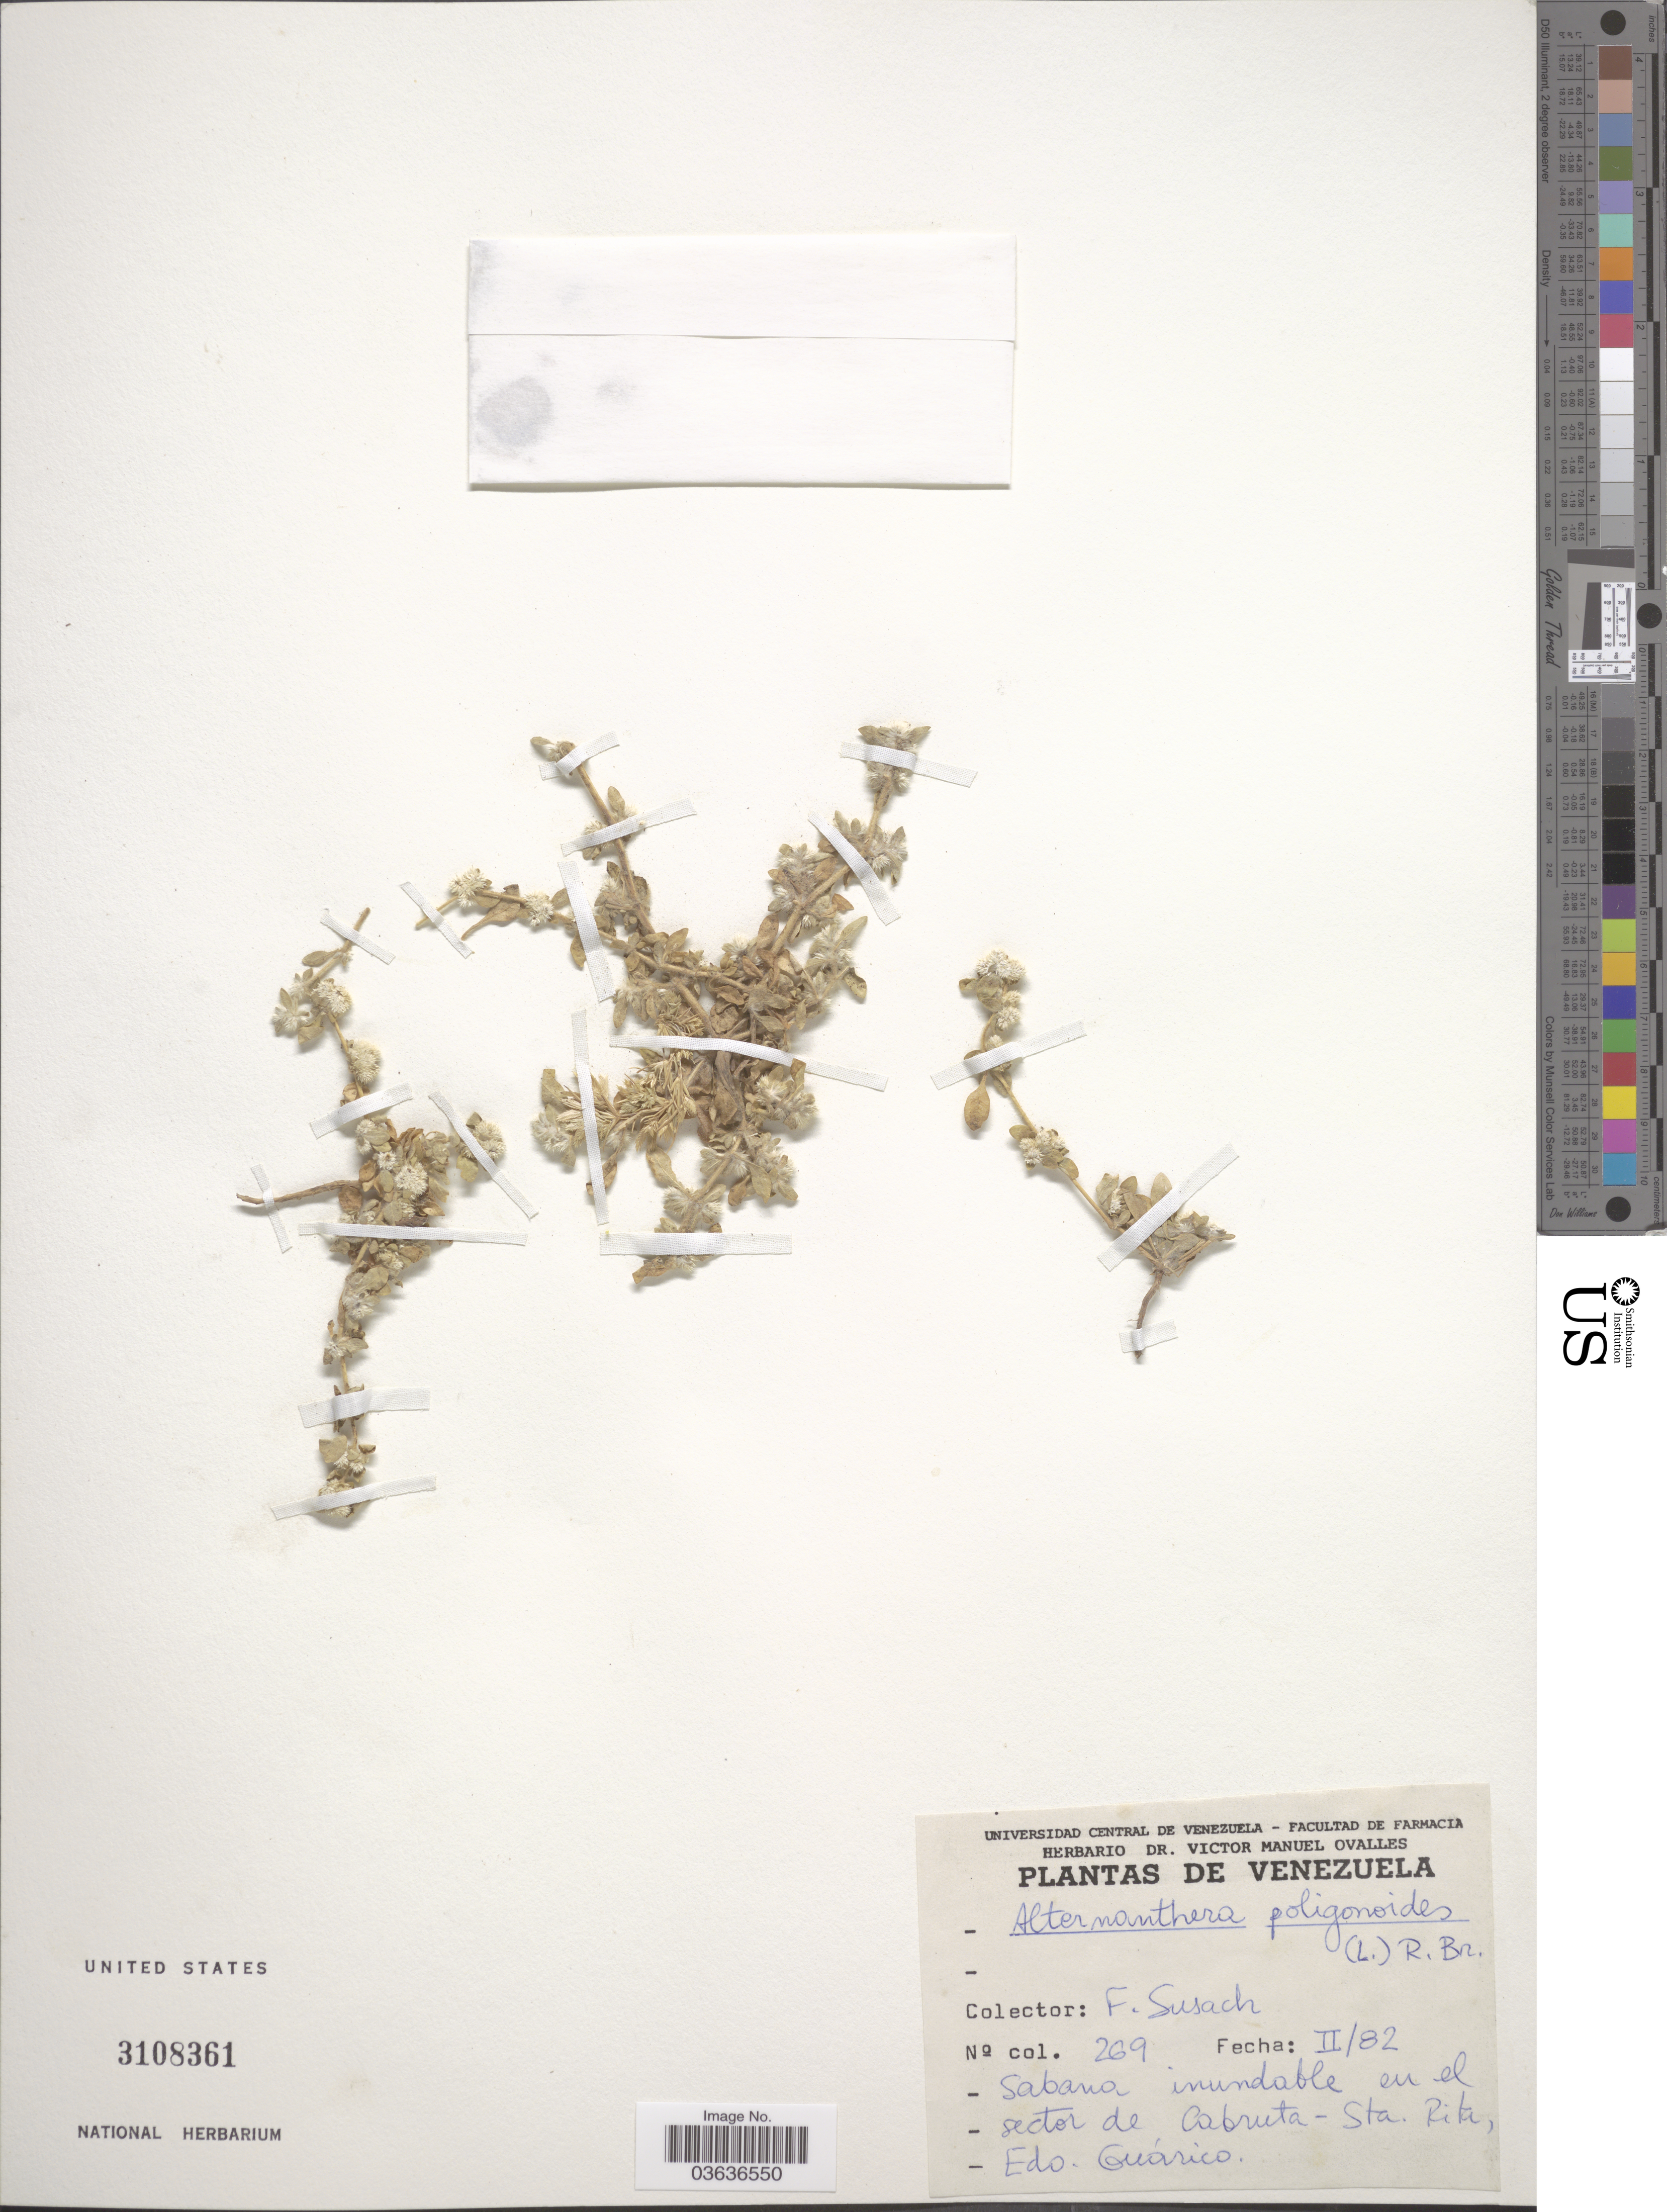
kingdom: Plantae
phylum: Tracheophyta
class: Magnoliopsida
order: Caryophyllales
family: Amaranthaceae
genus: Alternanthera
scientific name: Alternanthera paronychioides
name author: A. St.-Hil.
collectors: F. Susach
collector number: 269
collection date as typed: Transcribed d/m/y: /2/82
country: Venezuela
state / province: Guárico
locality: Sector de Cabruta-Sta. Rita.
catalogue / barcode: US 3108361